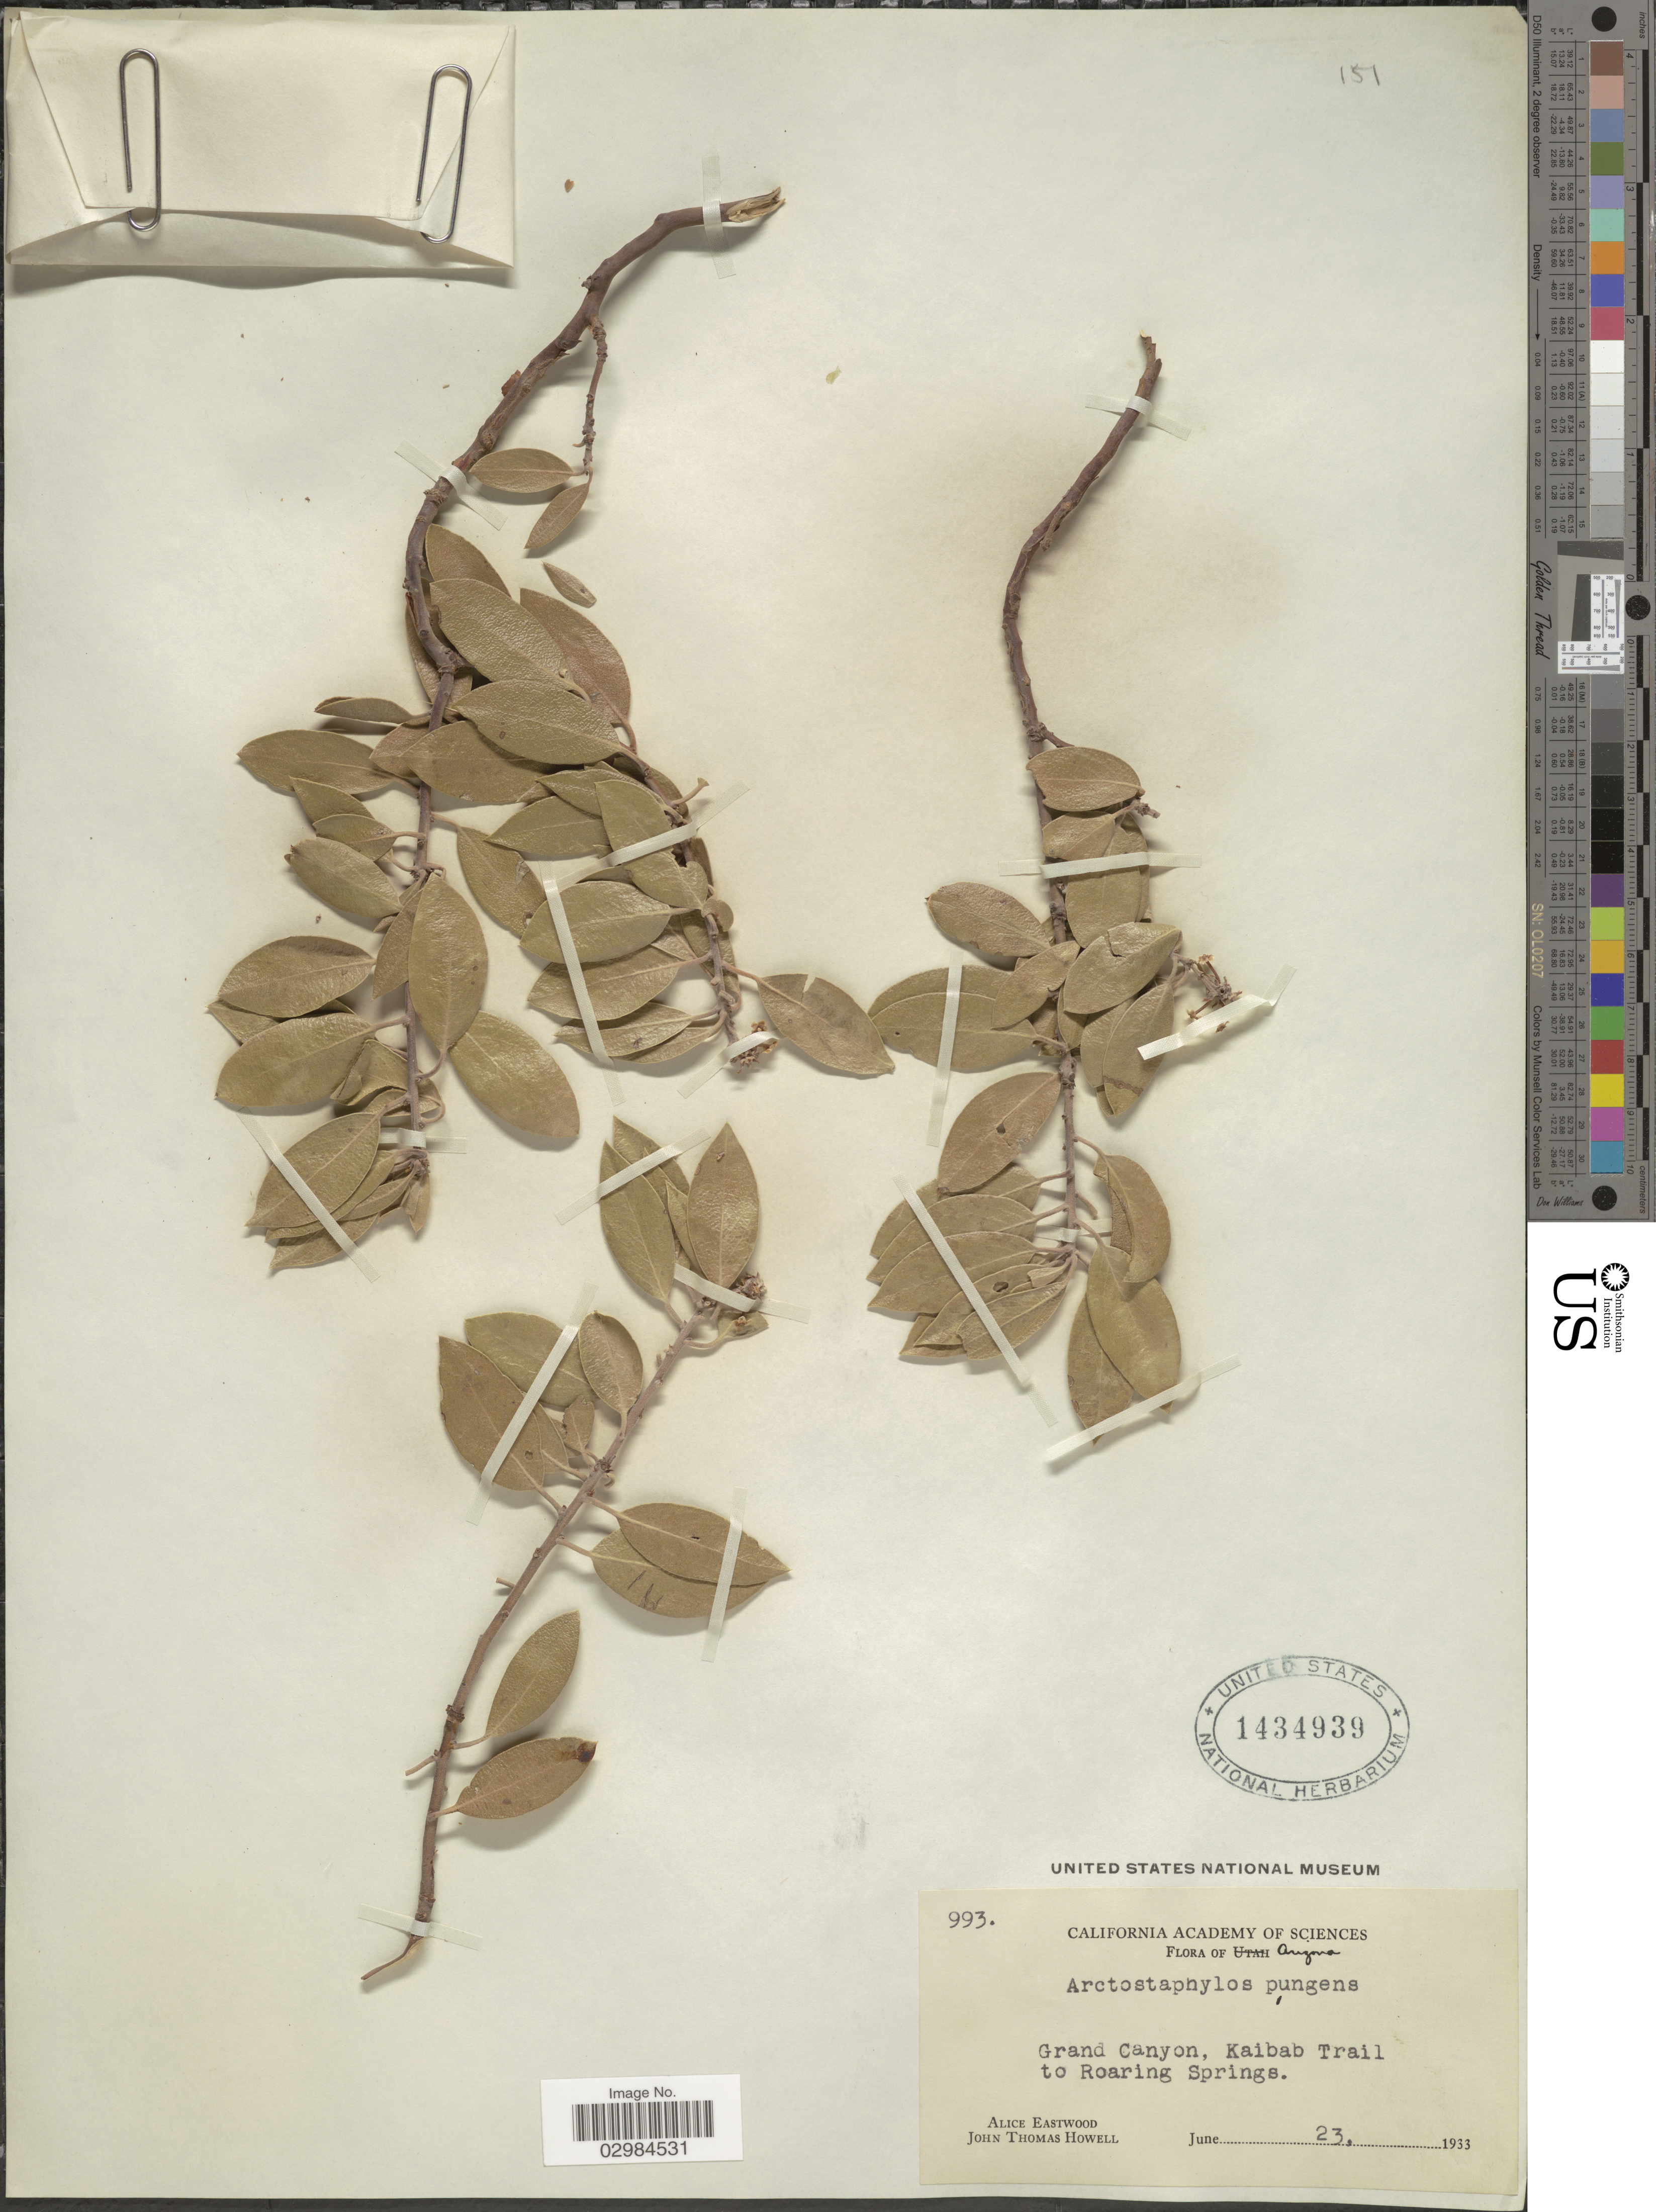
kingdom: Plantae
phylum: Tracheophyta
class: Magnoliopsida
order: Ericales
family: Ericaceae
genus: Arctostaphylos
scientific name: Arctostaphylos pungens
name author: Kunth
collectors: A. Eastwood & J. T. Howell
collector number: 993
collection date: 1933-06-23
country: United States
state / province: Arizona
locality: Grand Canyon, Kaibab Trail to Roaring Springs.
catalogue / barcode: US 1434939